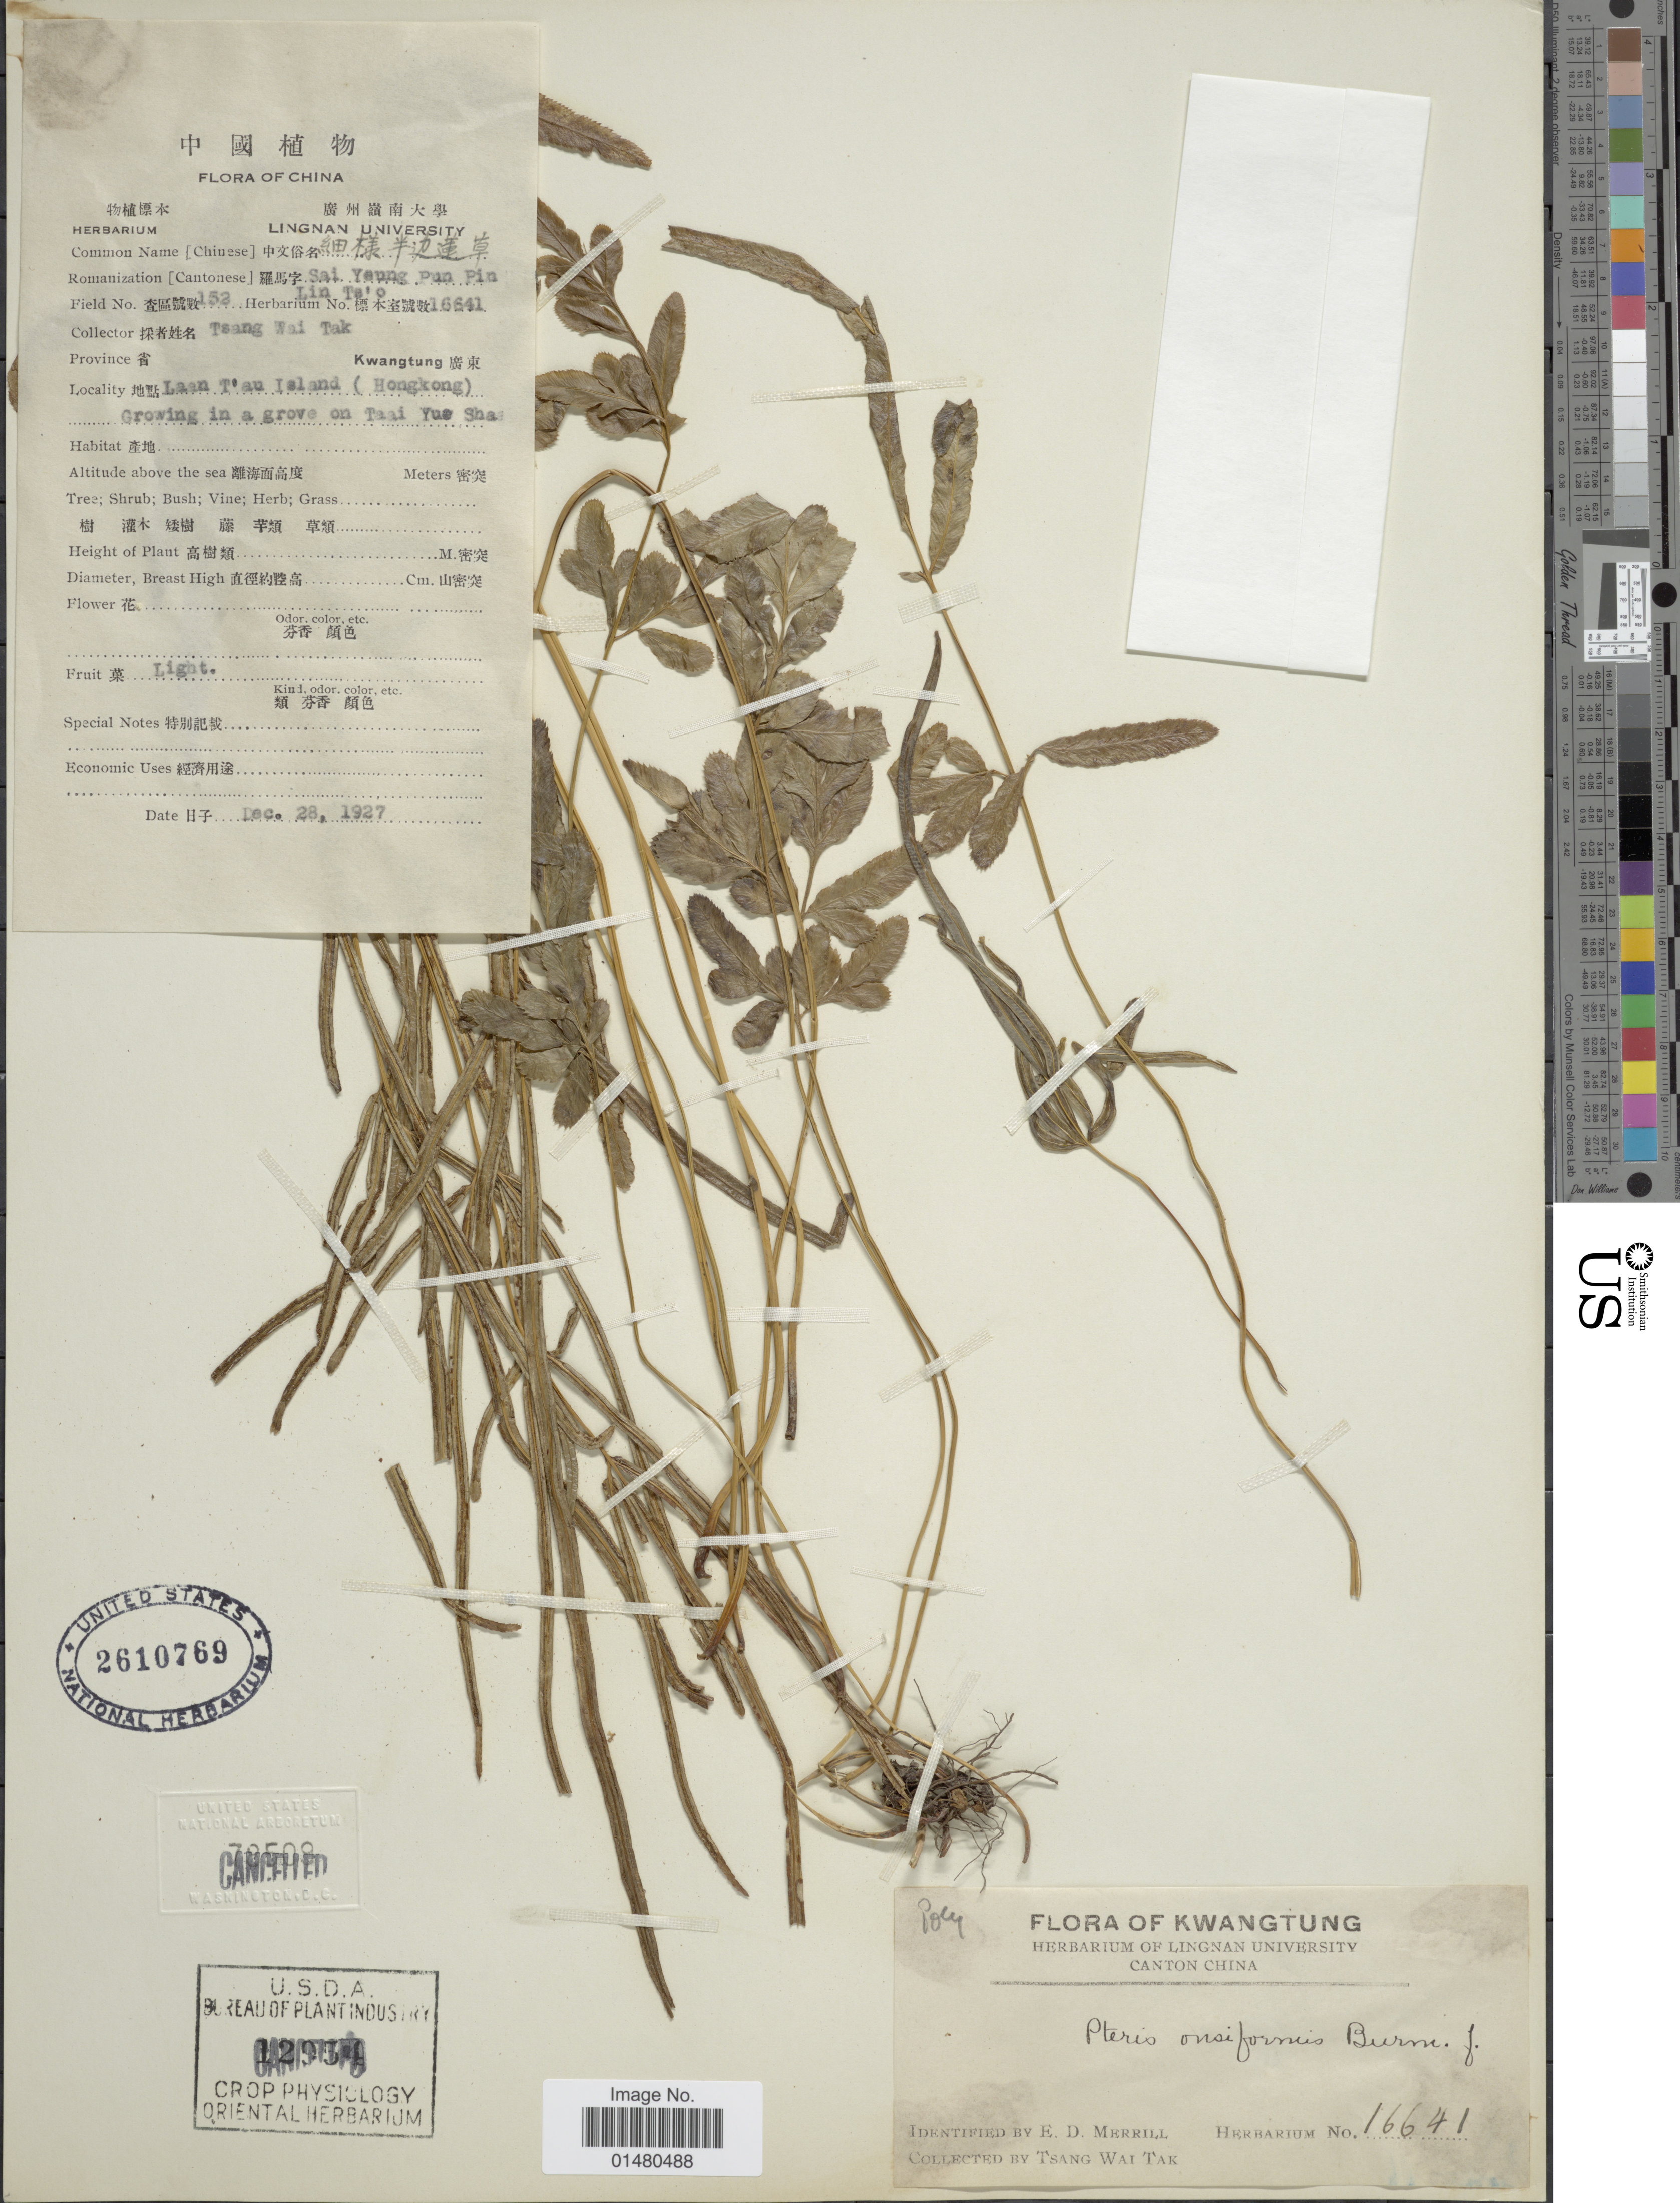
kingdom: Plantae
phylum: Tracheophyta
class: Polypodiopsida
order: Polypodiales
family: Pteridaceae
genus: Pteris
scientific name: Pteris ensiformis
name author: Burm. f.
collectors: W. T. Tsang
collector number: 152/16641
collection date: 1927-12-28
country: China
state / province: Guangdong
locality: Province Kwangtung, Laan T'au Island (Hongkomg) Growing in a grove on Taii Yue Shas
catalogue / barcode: US 2610769